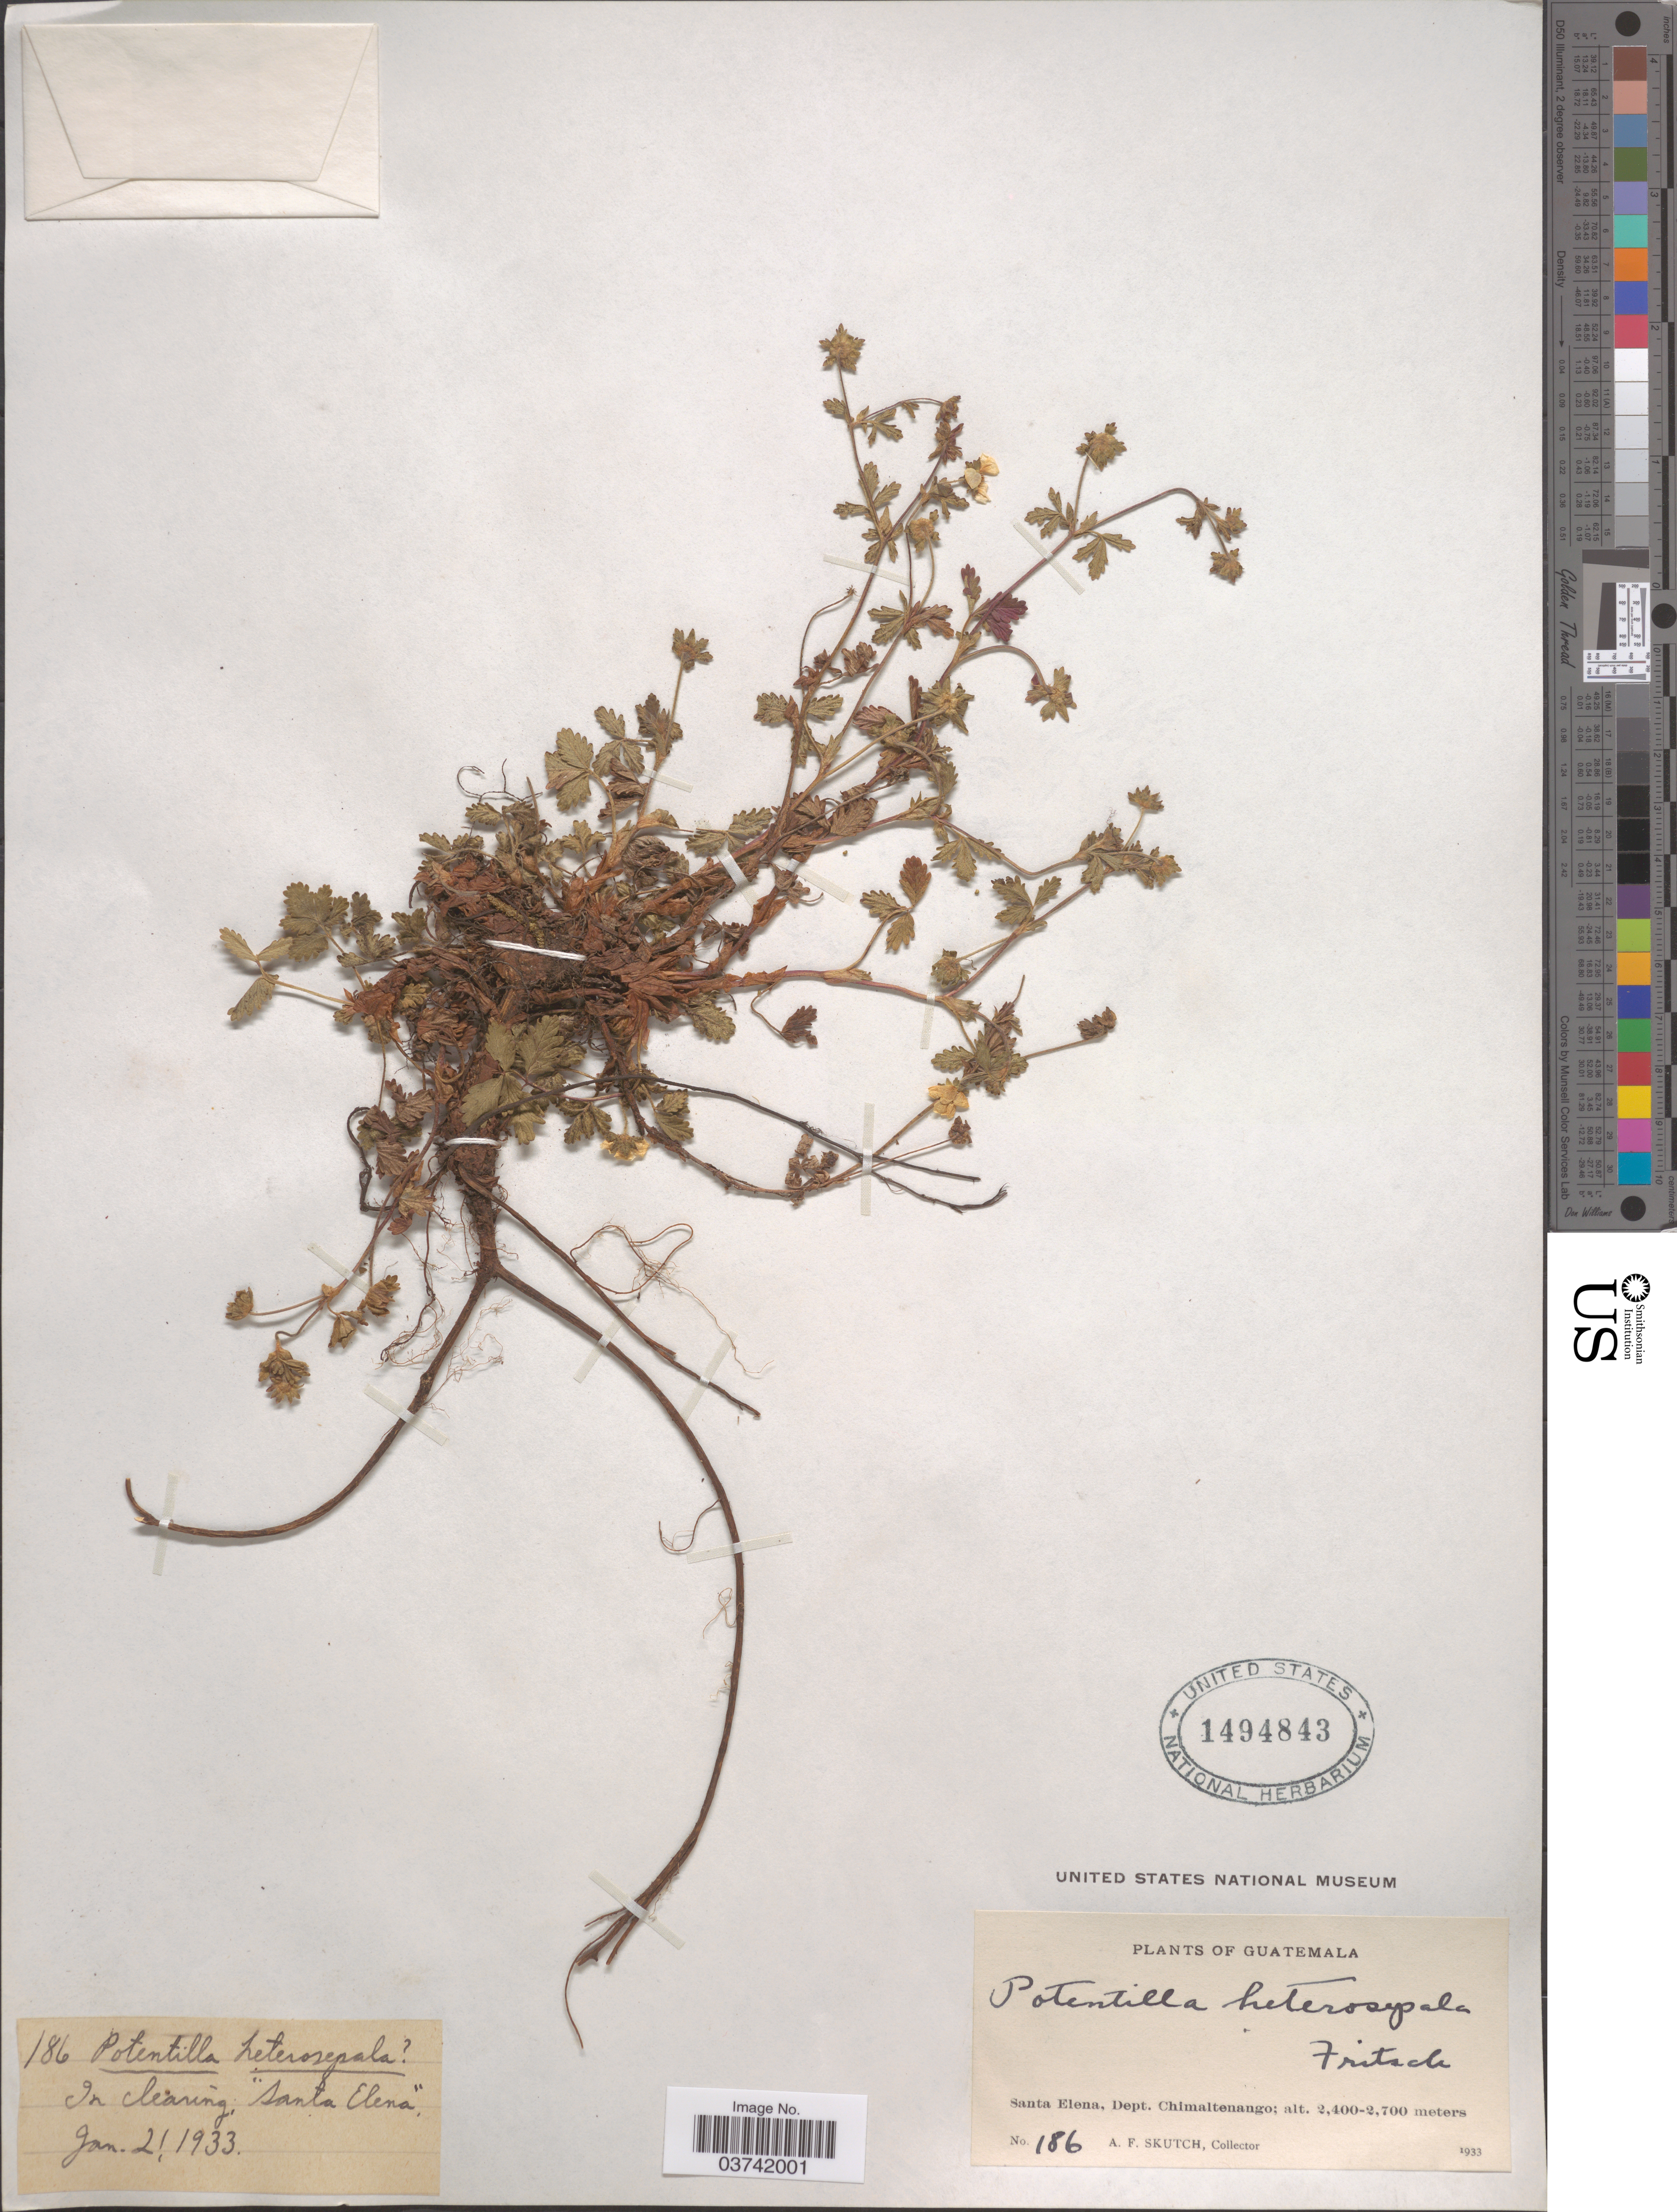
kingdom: Plantae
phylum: Tracheophyta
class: Magnoliopsida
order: Rosales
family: Rosaceae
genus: Potentilla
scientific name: Potentilla heterosepala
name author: Fritsch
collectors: A. F. Skutch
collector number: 186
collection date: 1933-01-21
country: Guatemala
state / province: Chimaltenango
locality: Santa Elena, Dept. Chimaltenango.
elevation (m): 2400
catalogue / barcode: US 1494843